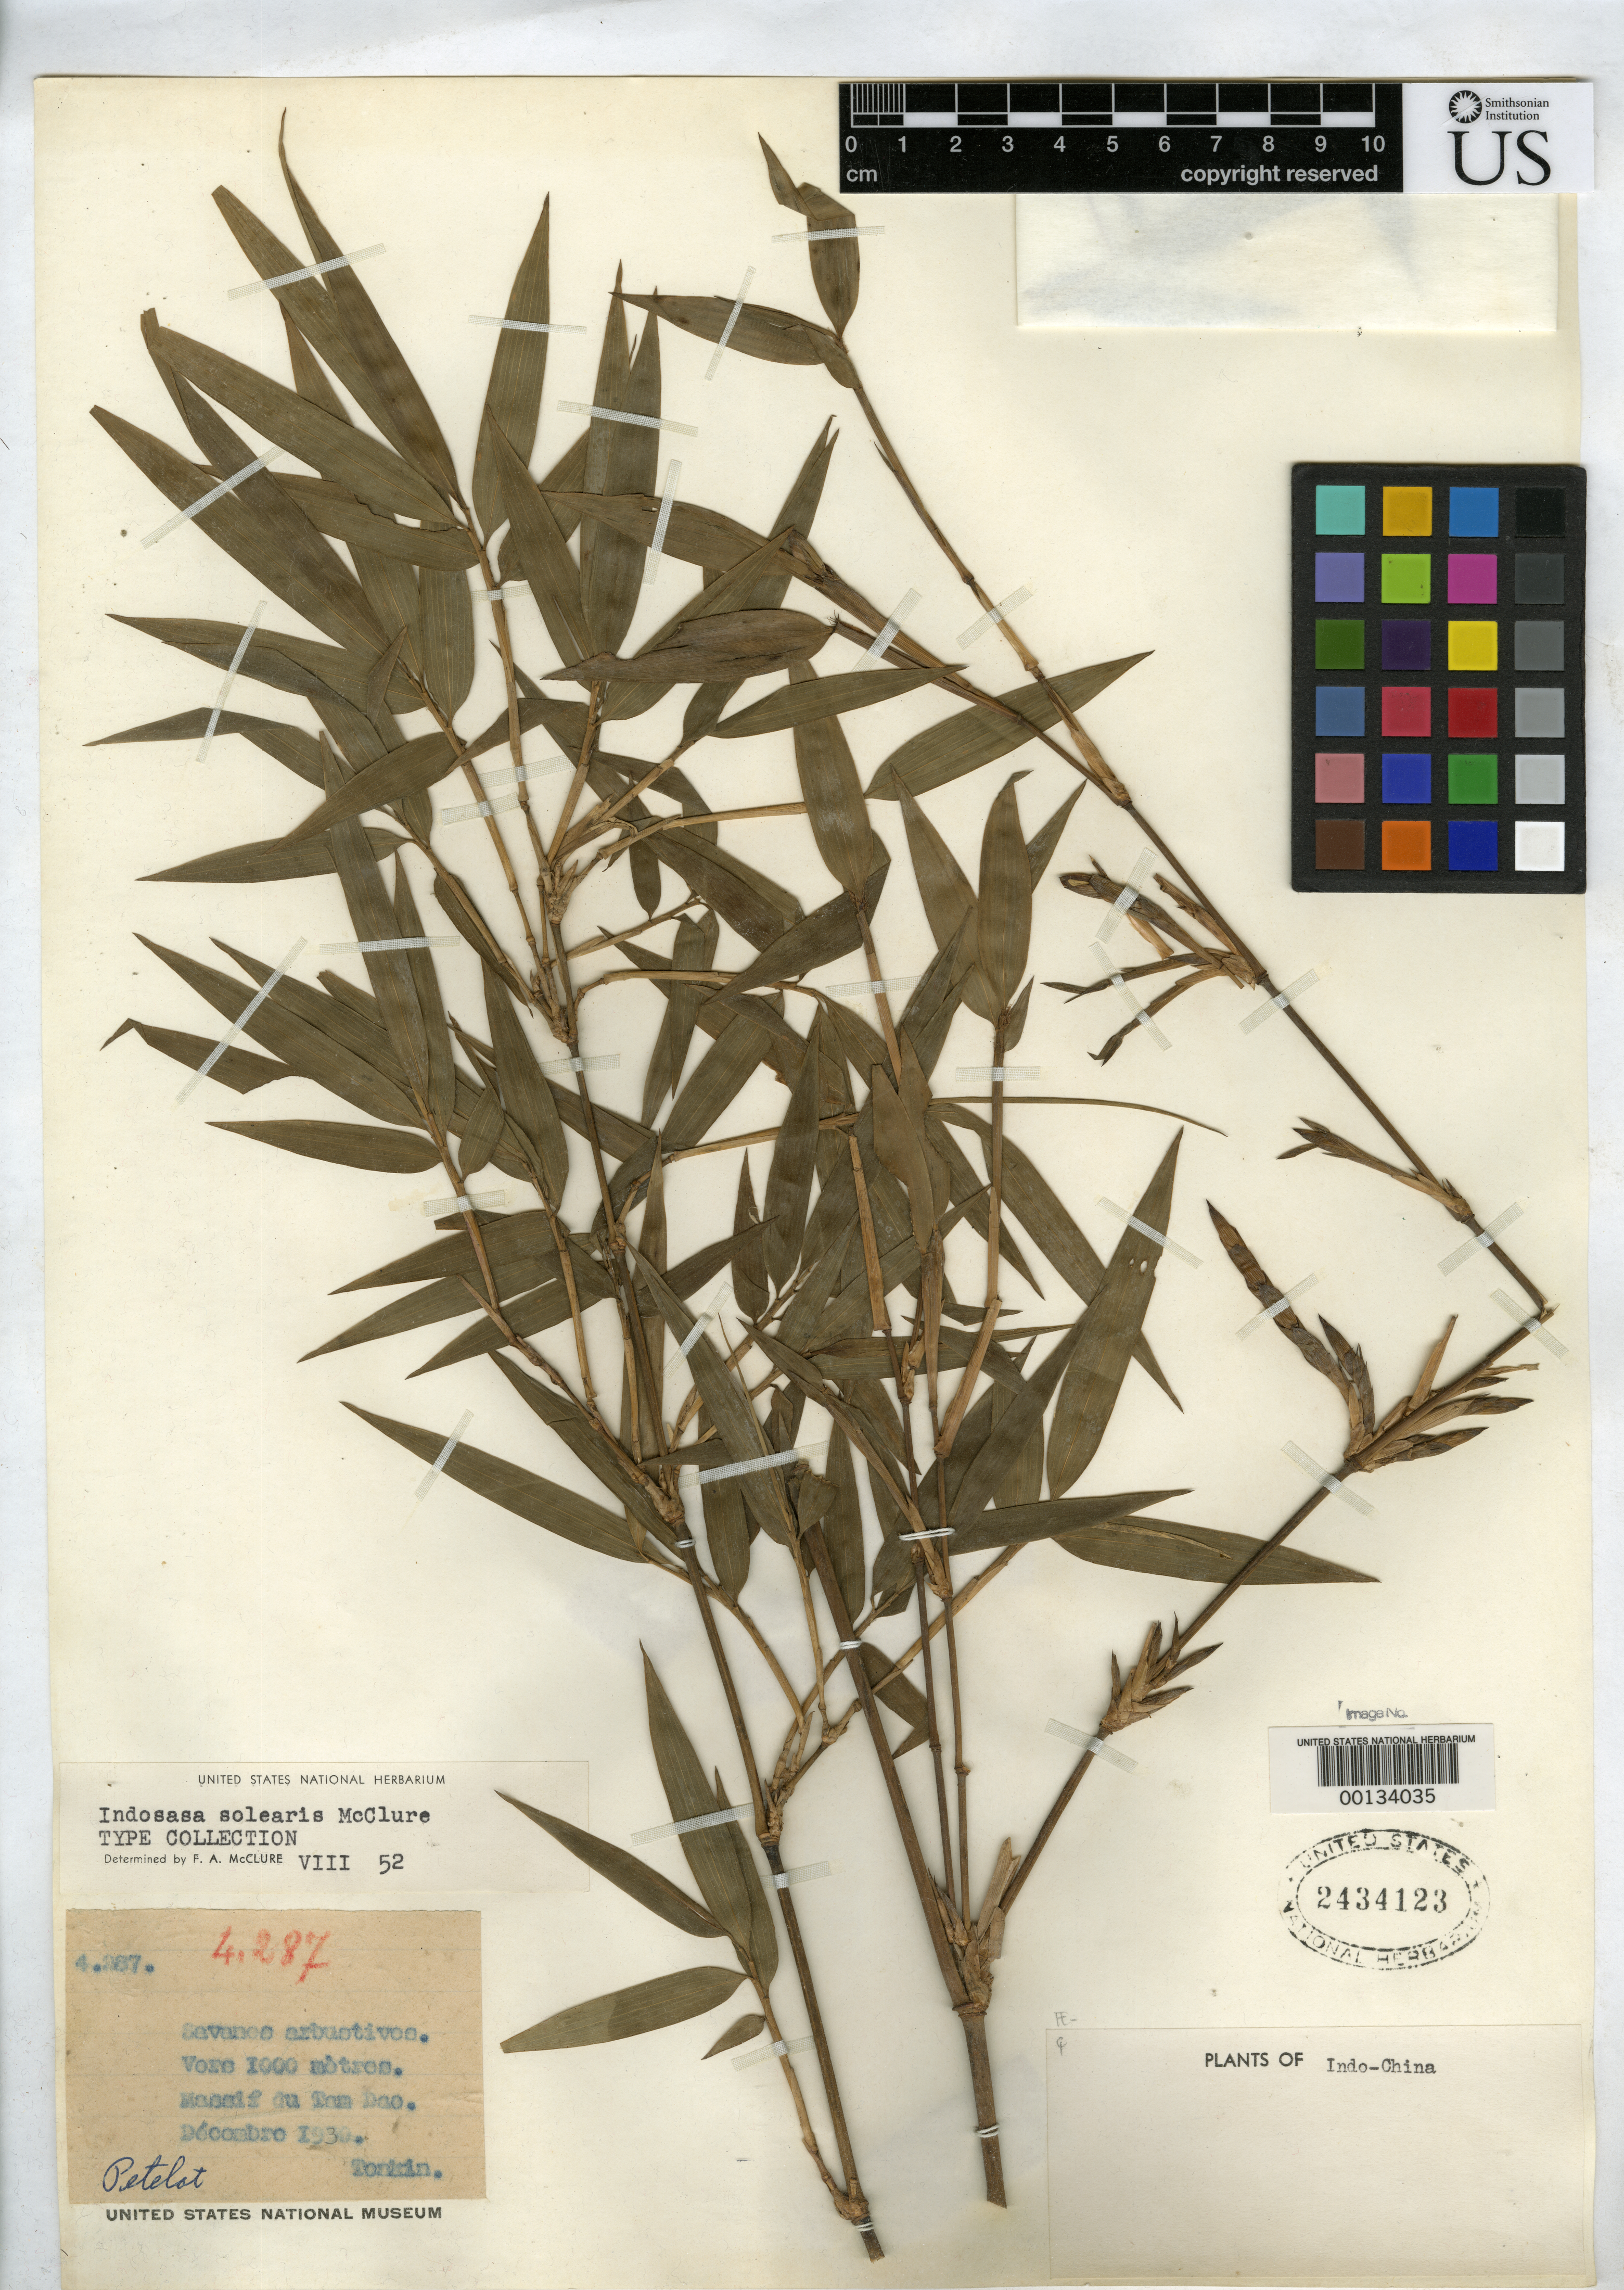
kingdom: Plantae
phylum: Tracheophyta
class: Liliopsida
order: Poales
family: Poaceae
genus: Indosasa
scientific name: Indosasa solearis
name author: McClure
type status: Isotype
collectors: P. A. Pételot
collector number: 4287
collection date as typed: Dec 1930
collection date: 1930-12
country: Vietnam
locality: Vam Dao Massif, Tonkin.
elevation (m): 1000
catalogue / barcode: US 2434123